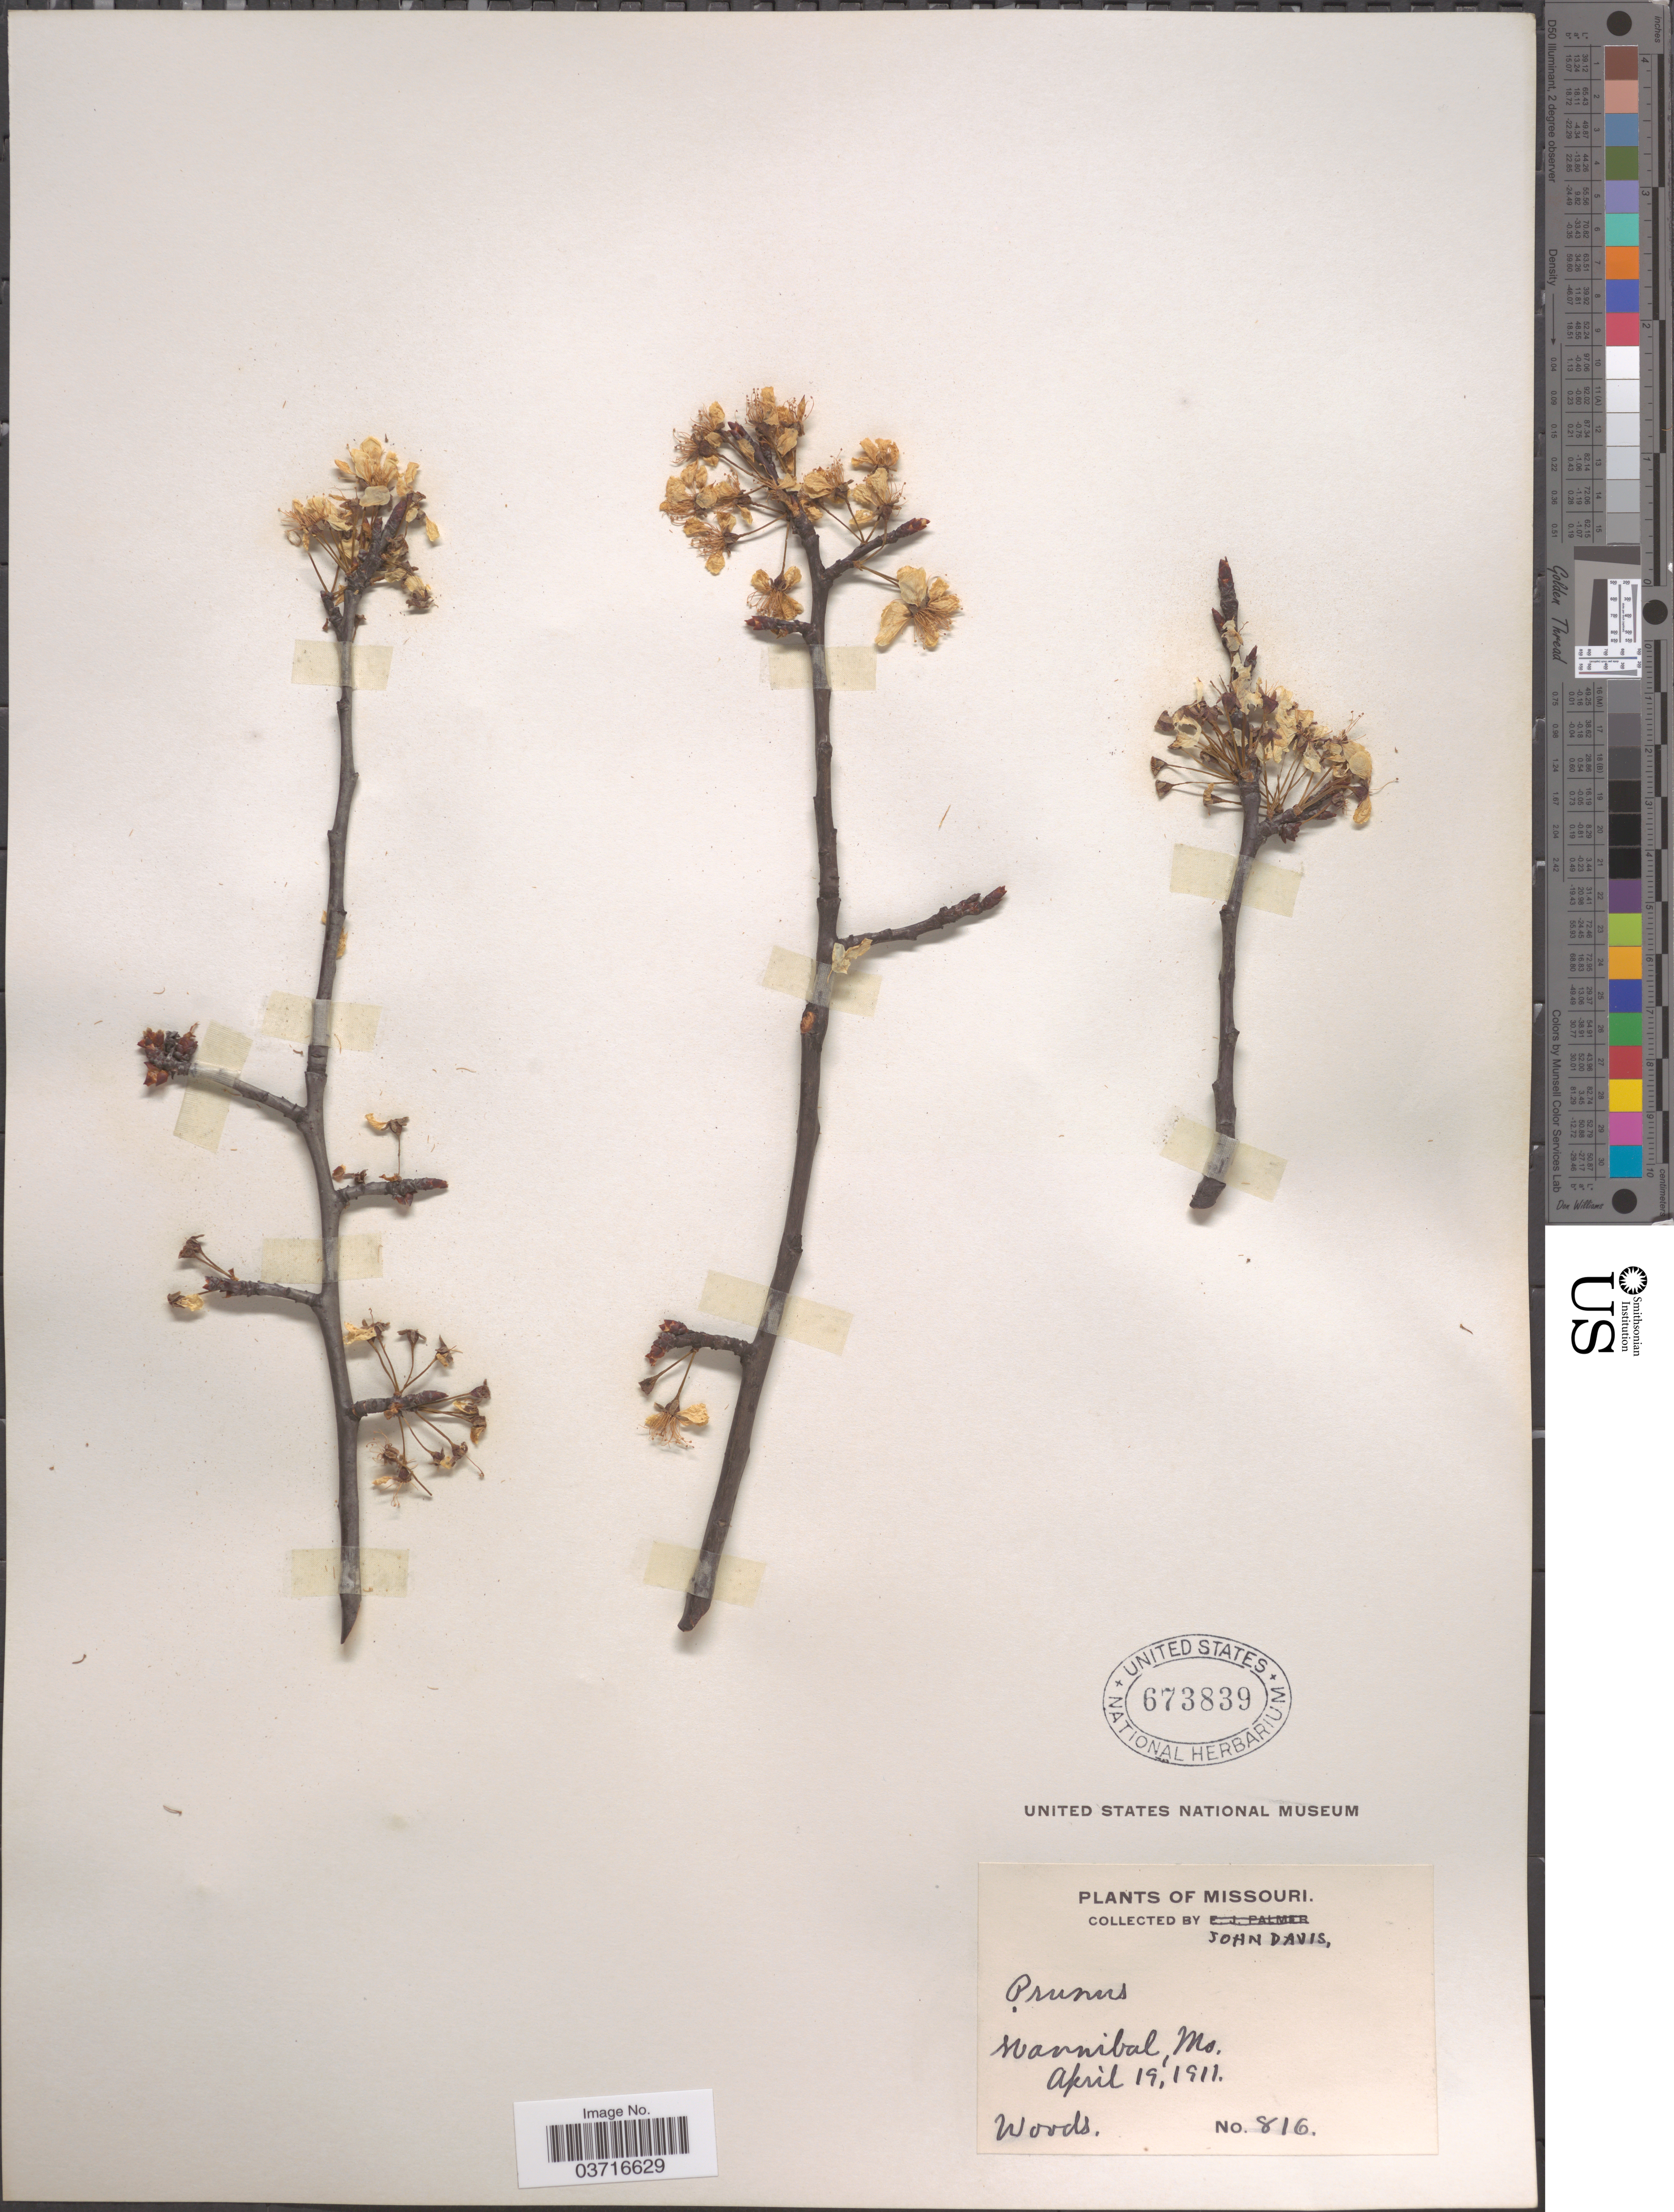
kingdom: Plantae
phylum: Tracheophyta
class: Magnoliopsida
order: Rosales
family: Rosaceae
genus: Prunus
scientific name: Prunus sp.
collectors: J. Davis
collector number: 816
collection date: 1911-04-19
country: United States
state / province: Missouri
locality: Hannibal.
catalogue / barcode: US 673839